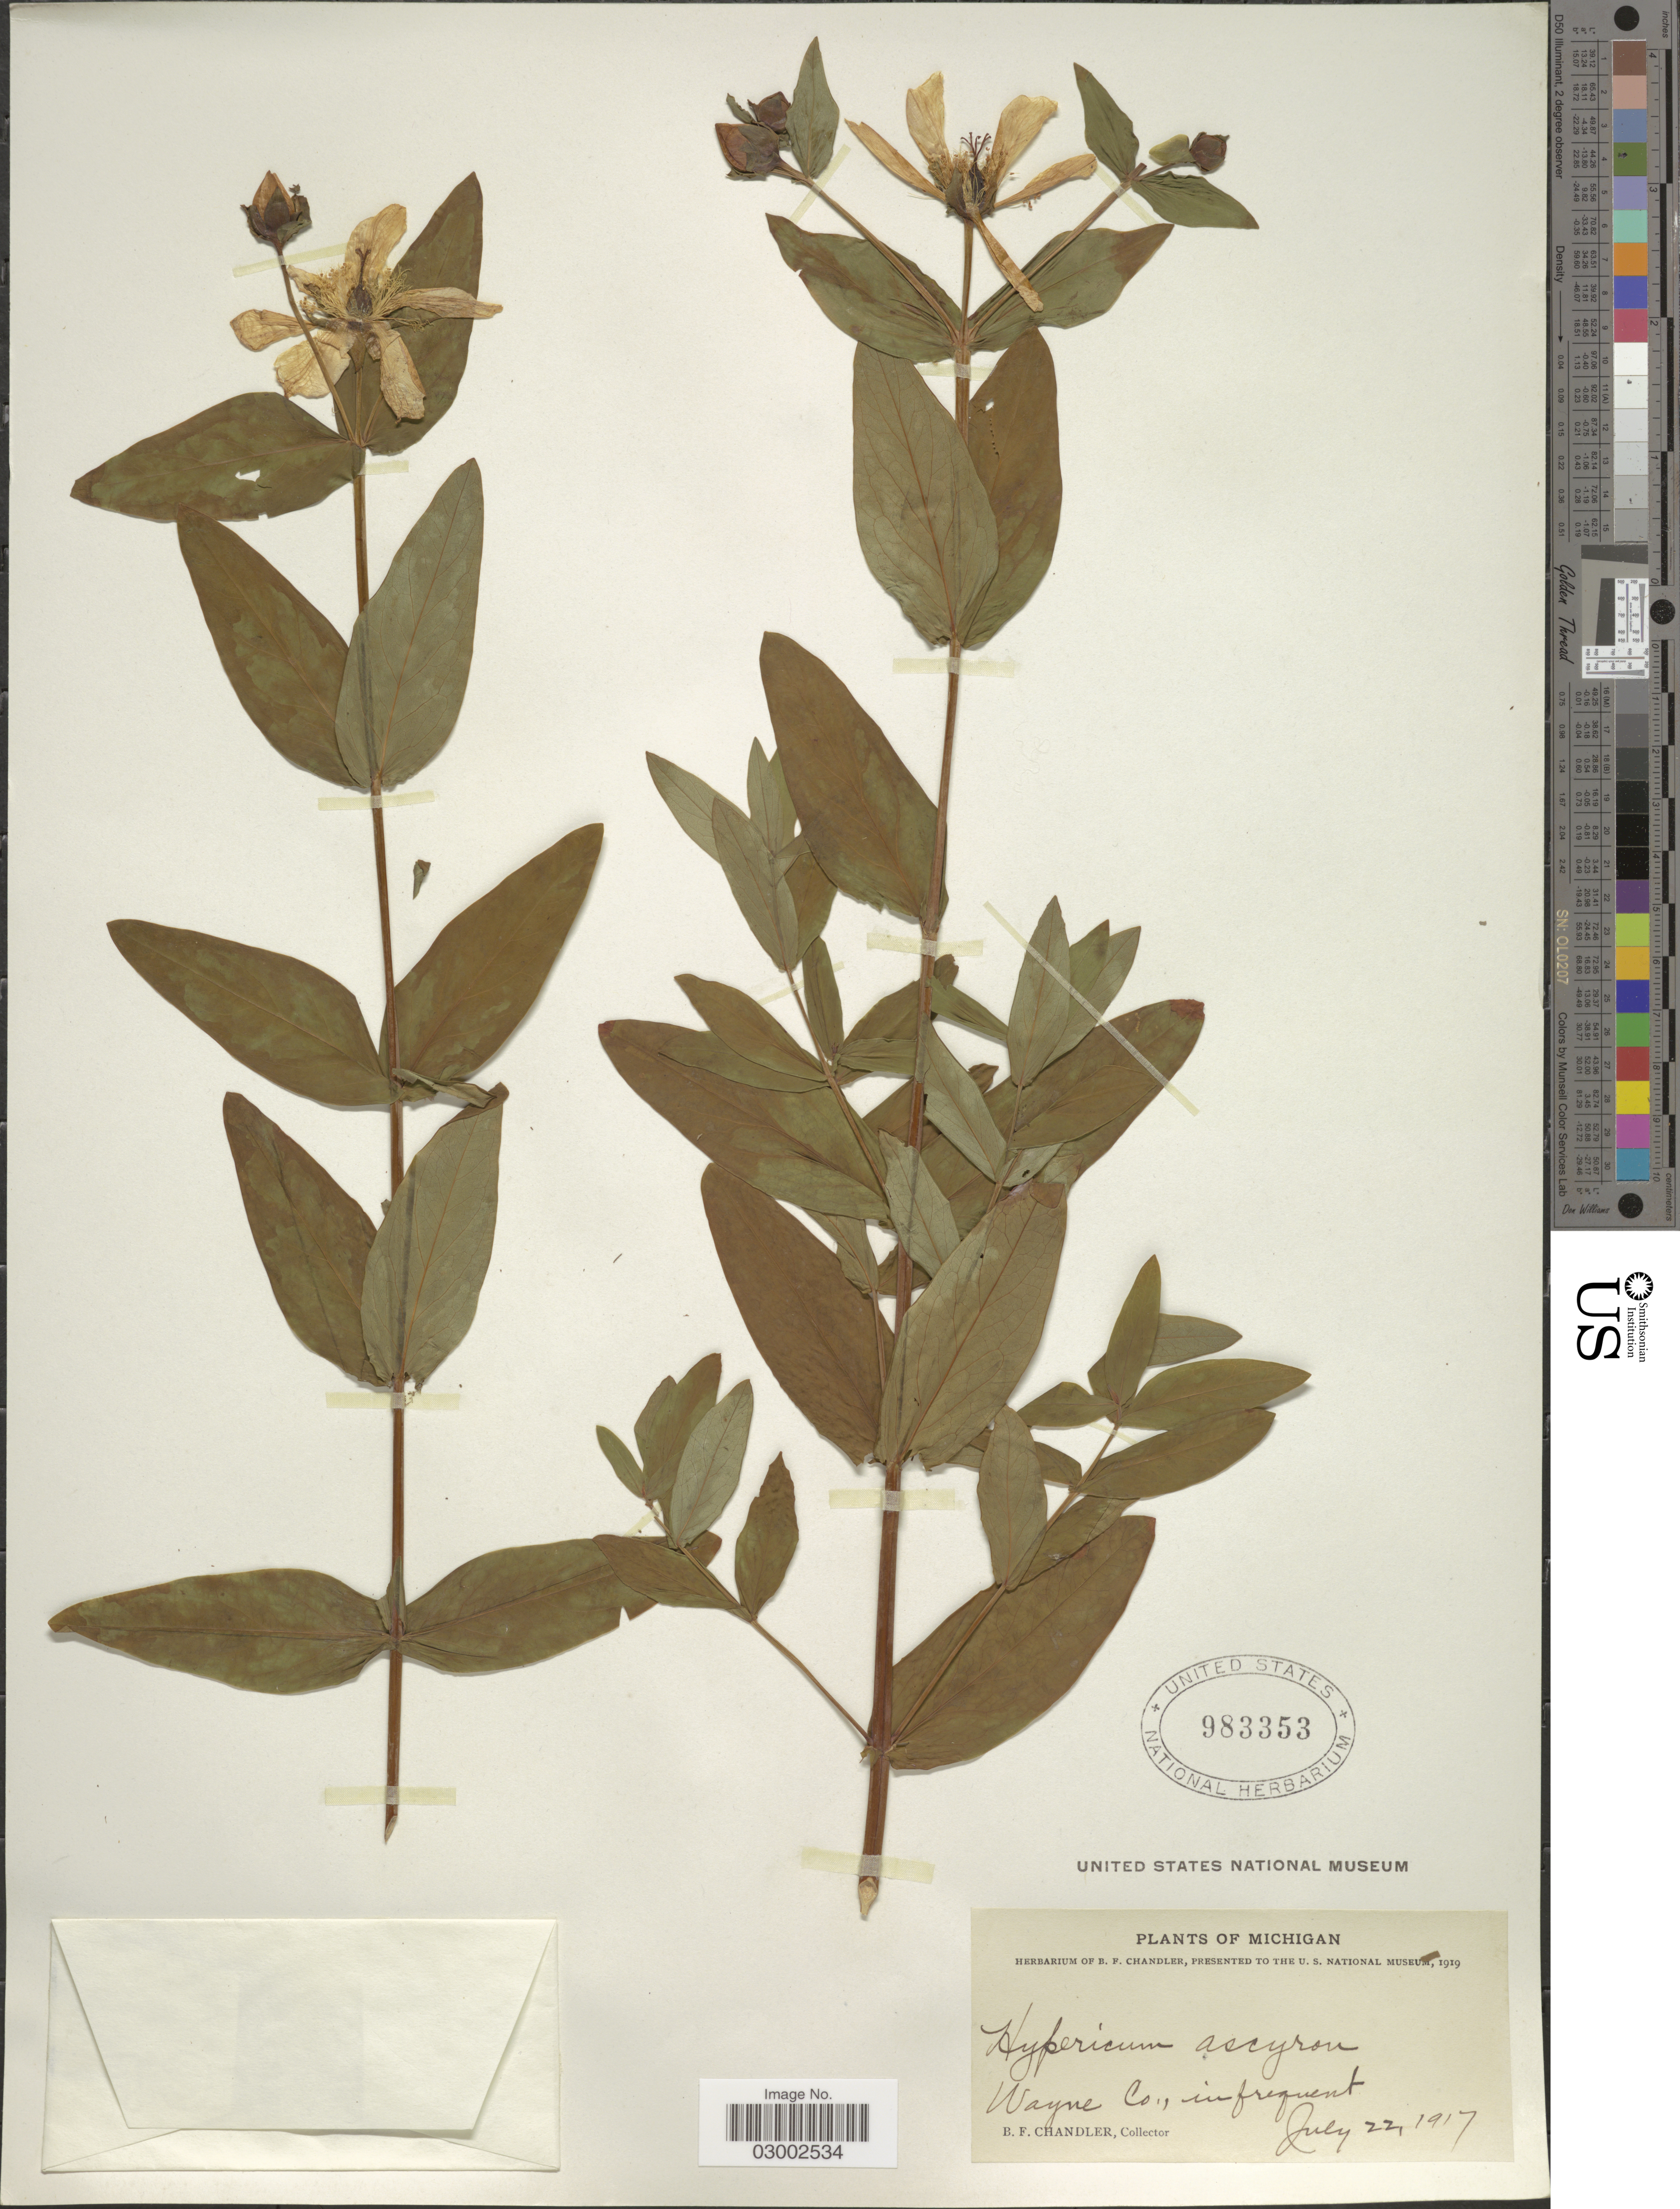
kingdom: Plantae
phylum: Tracheophyta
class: Magnoliopsida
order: Malpighiales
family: Hypericaceae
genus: Hypericum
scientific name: Hypericum ascyron subsp. pyramidatum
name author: (Aiton) N. Robson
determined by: Strong, Mark T., (BOT), Smithsonian Institution - National Museum of Natural History (UNITED STATES)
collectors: B. F. Chandler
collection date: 1917-07-22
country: United States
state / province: Michigan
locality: Wayne Co.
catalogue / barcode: US 983353